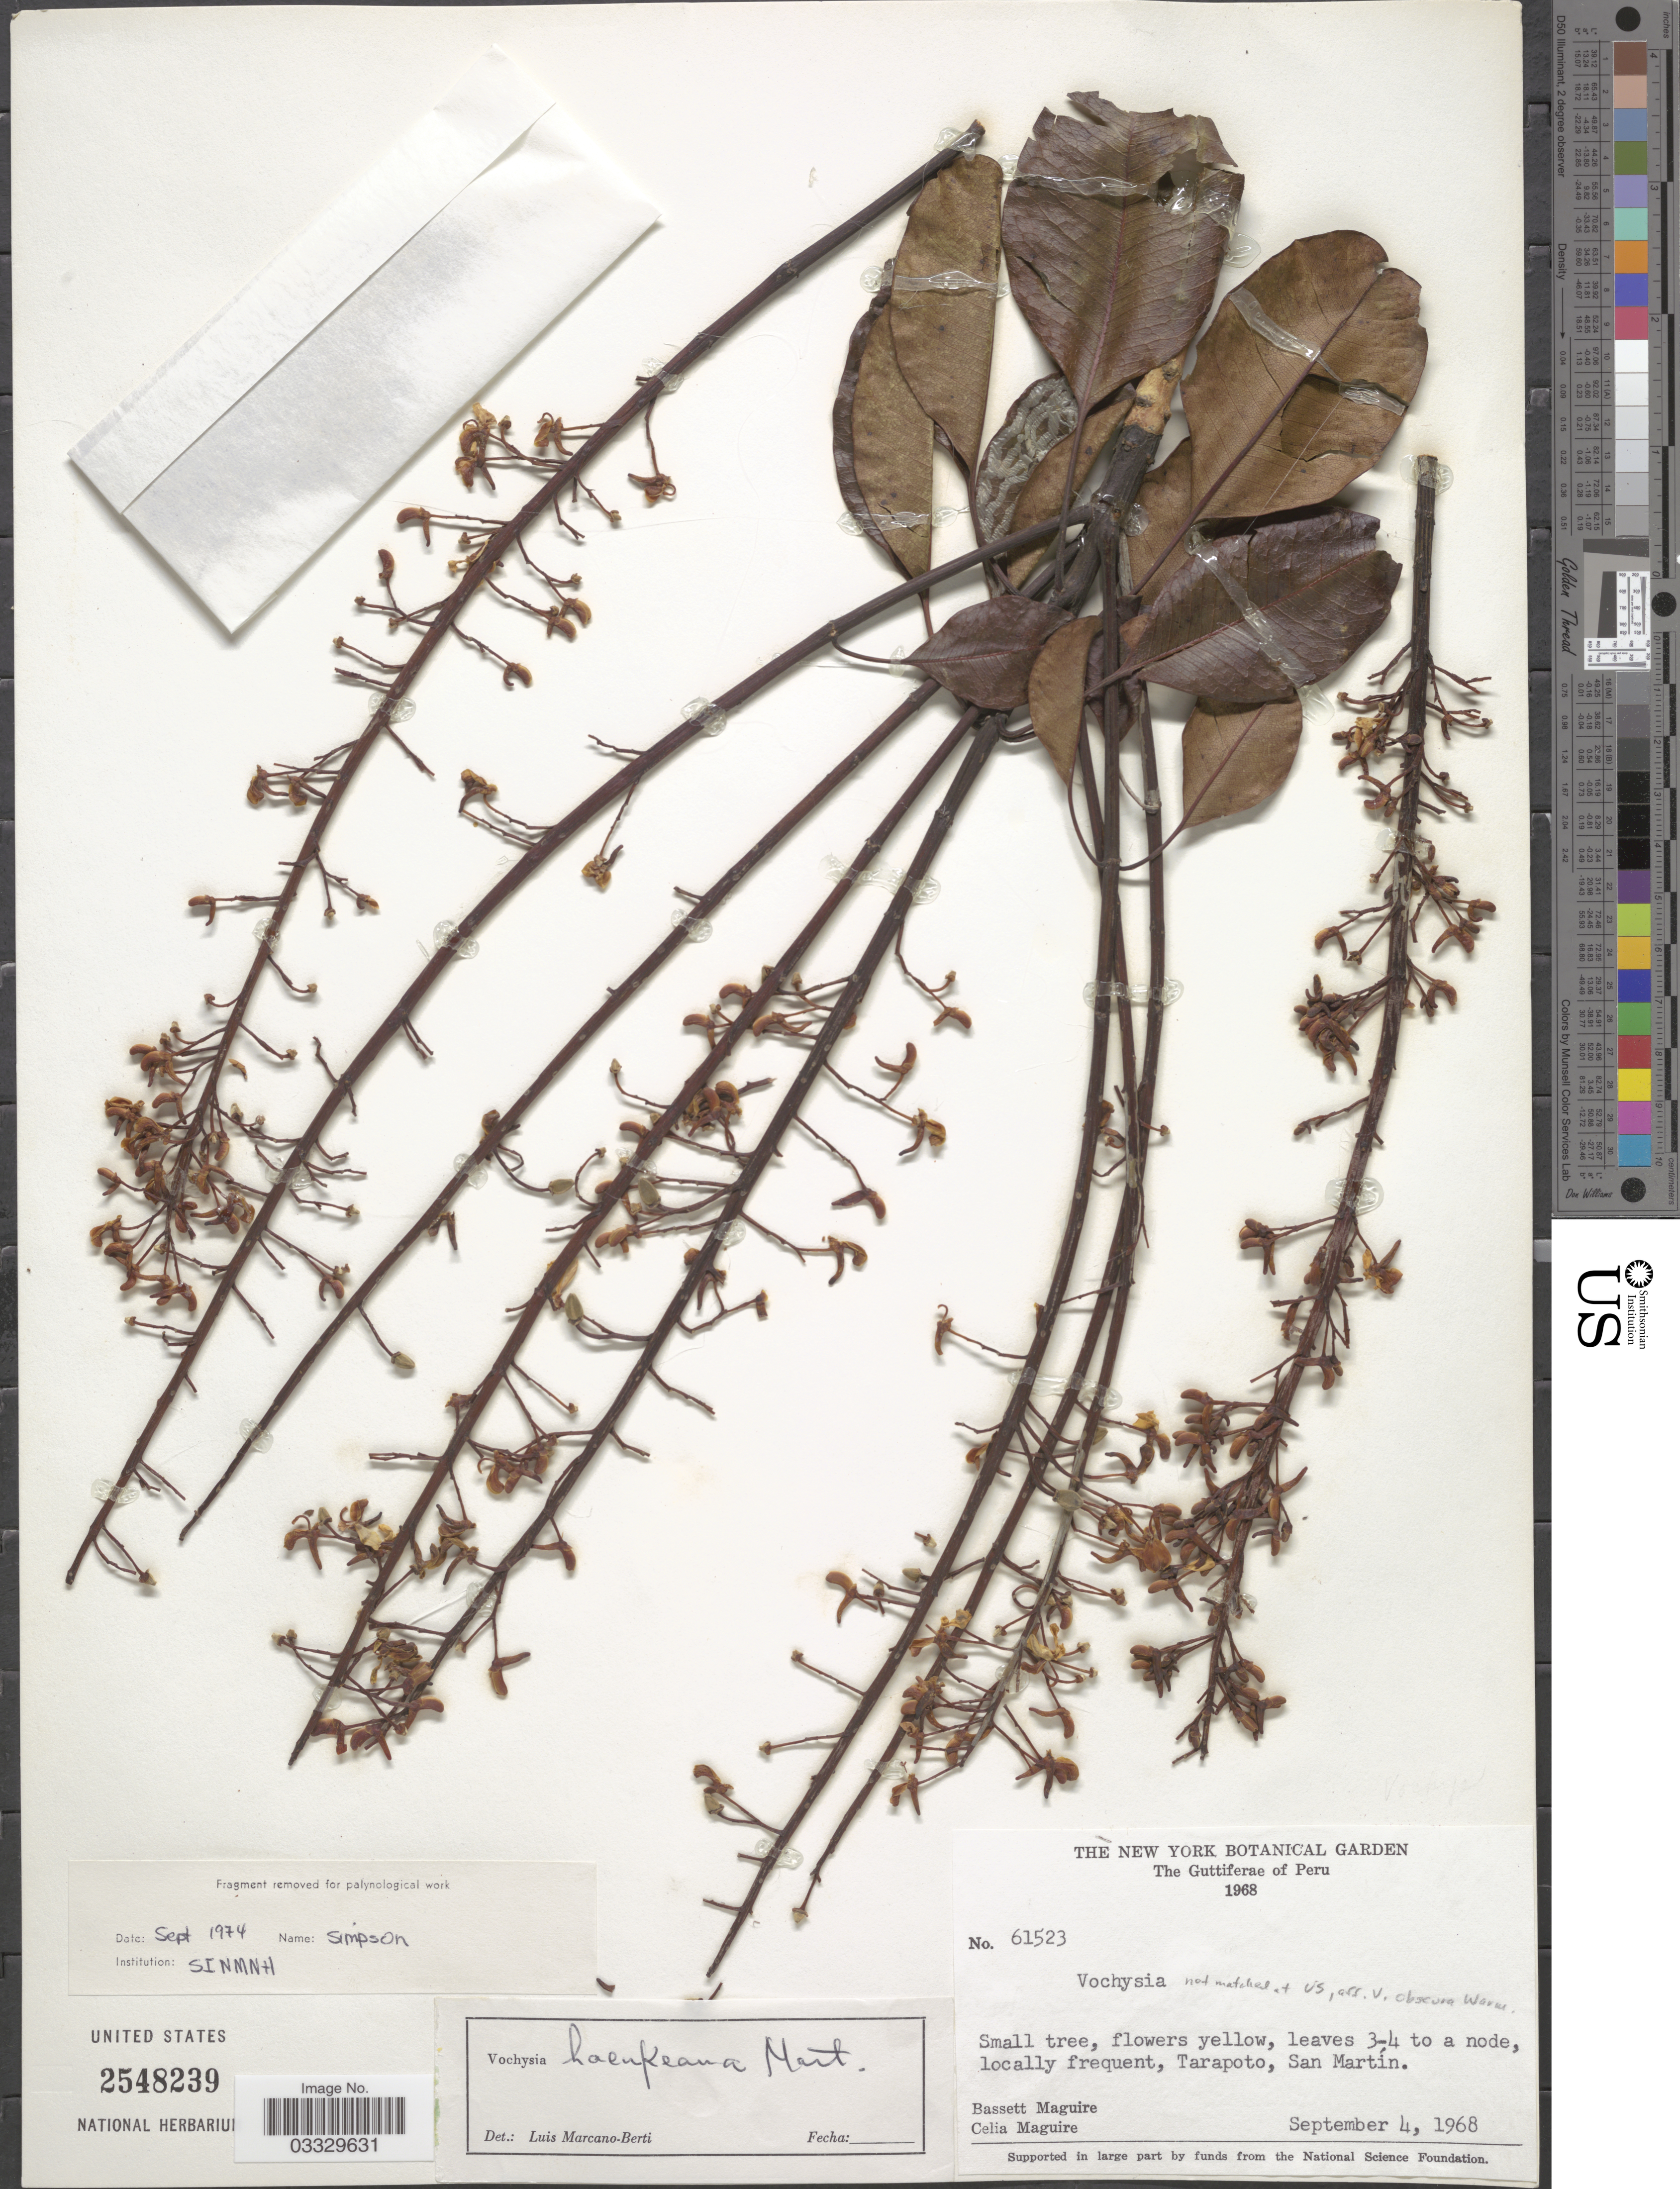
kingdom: Plantae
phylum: Tracheophyta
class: Magnoliopsida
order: Myrtales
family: Vochysiaceae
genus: Vochysia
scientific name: Vochysia haenkeana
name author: Mart.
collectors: B. Maguire & C. K. Maguire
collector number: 61523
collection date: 1968-09-04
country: Peru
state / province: San Martín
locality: Tarapoto.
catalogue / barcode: US 2548239